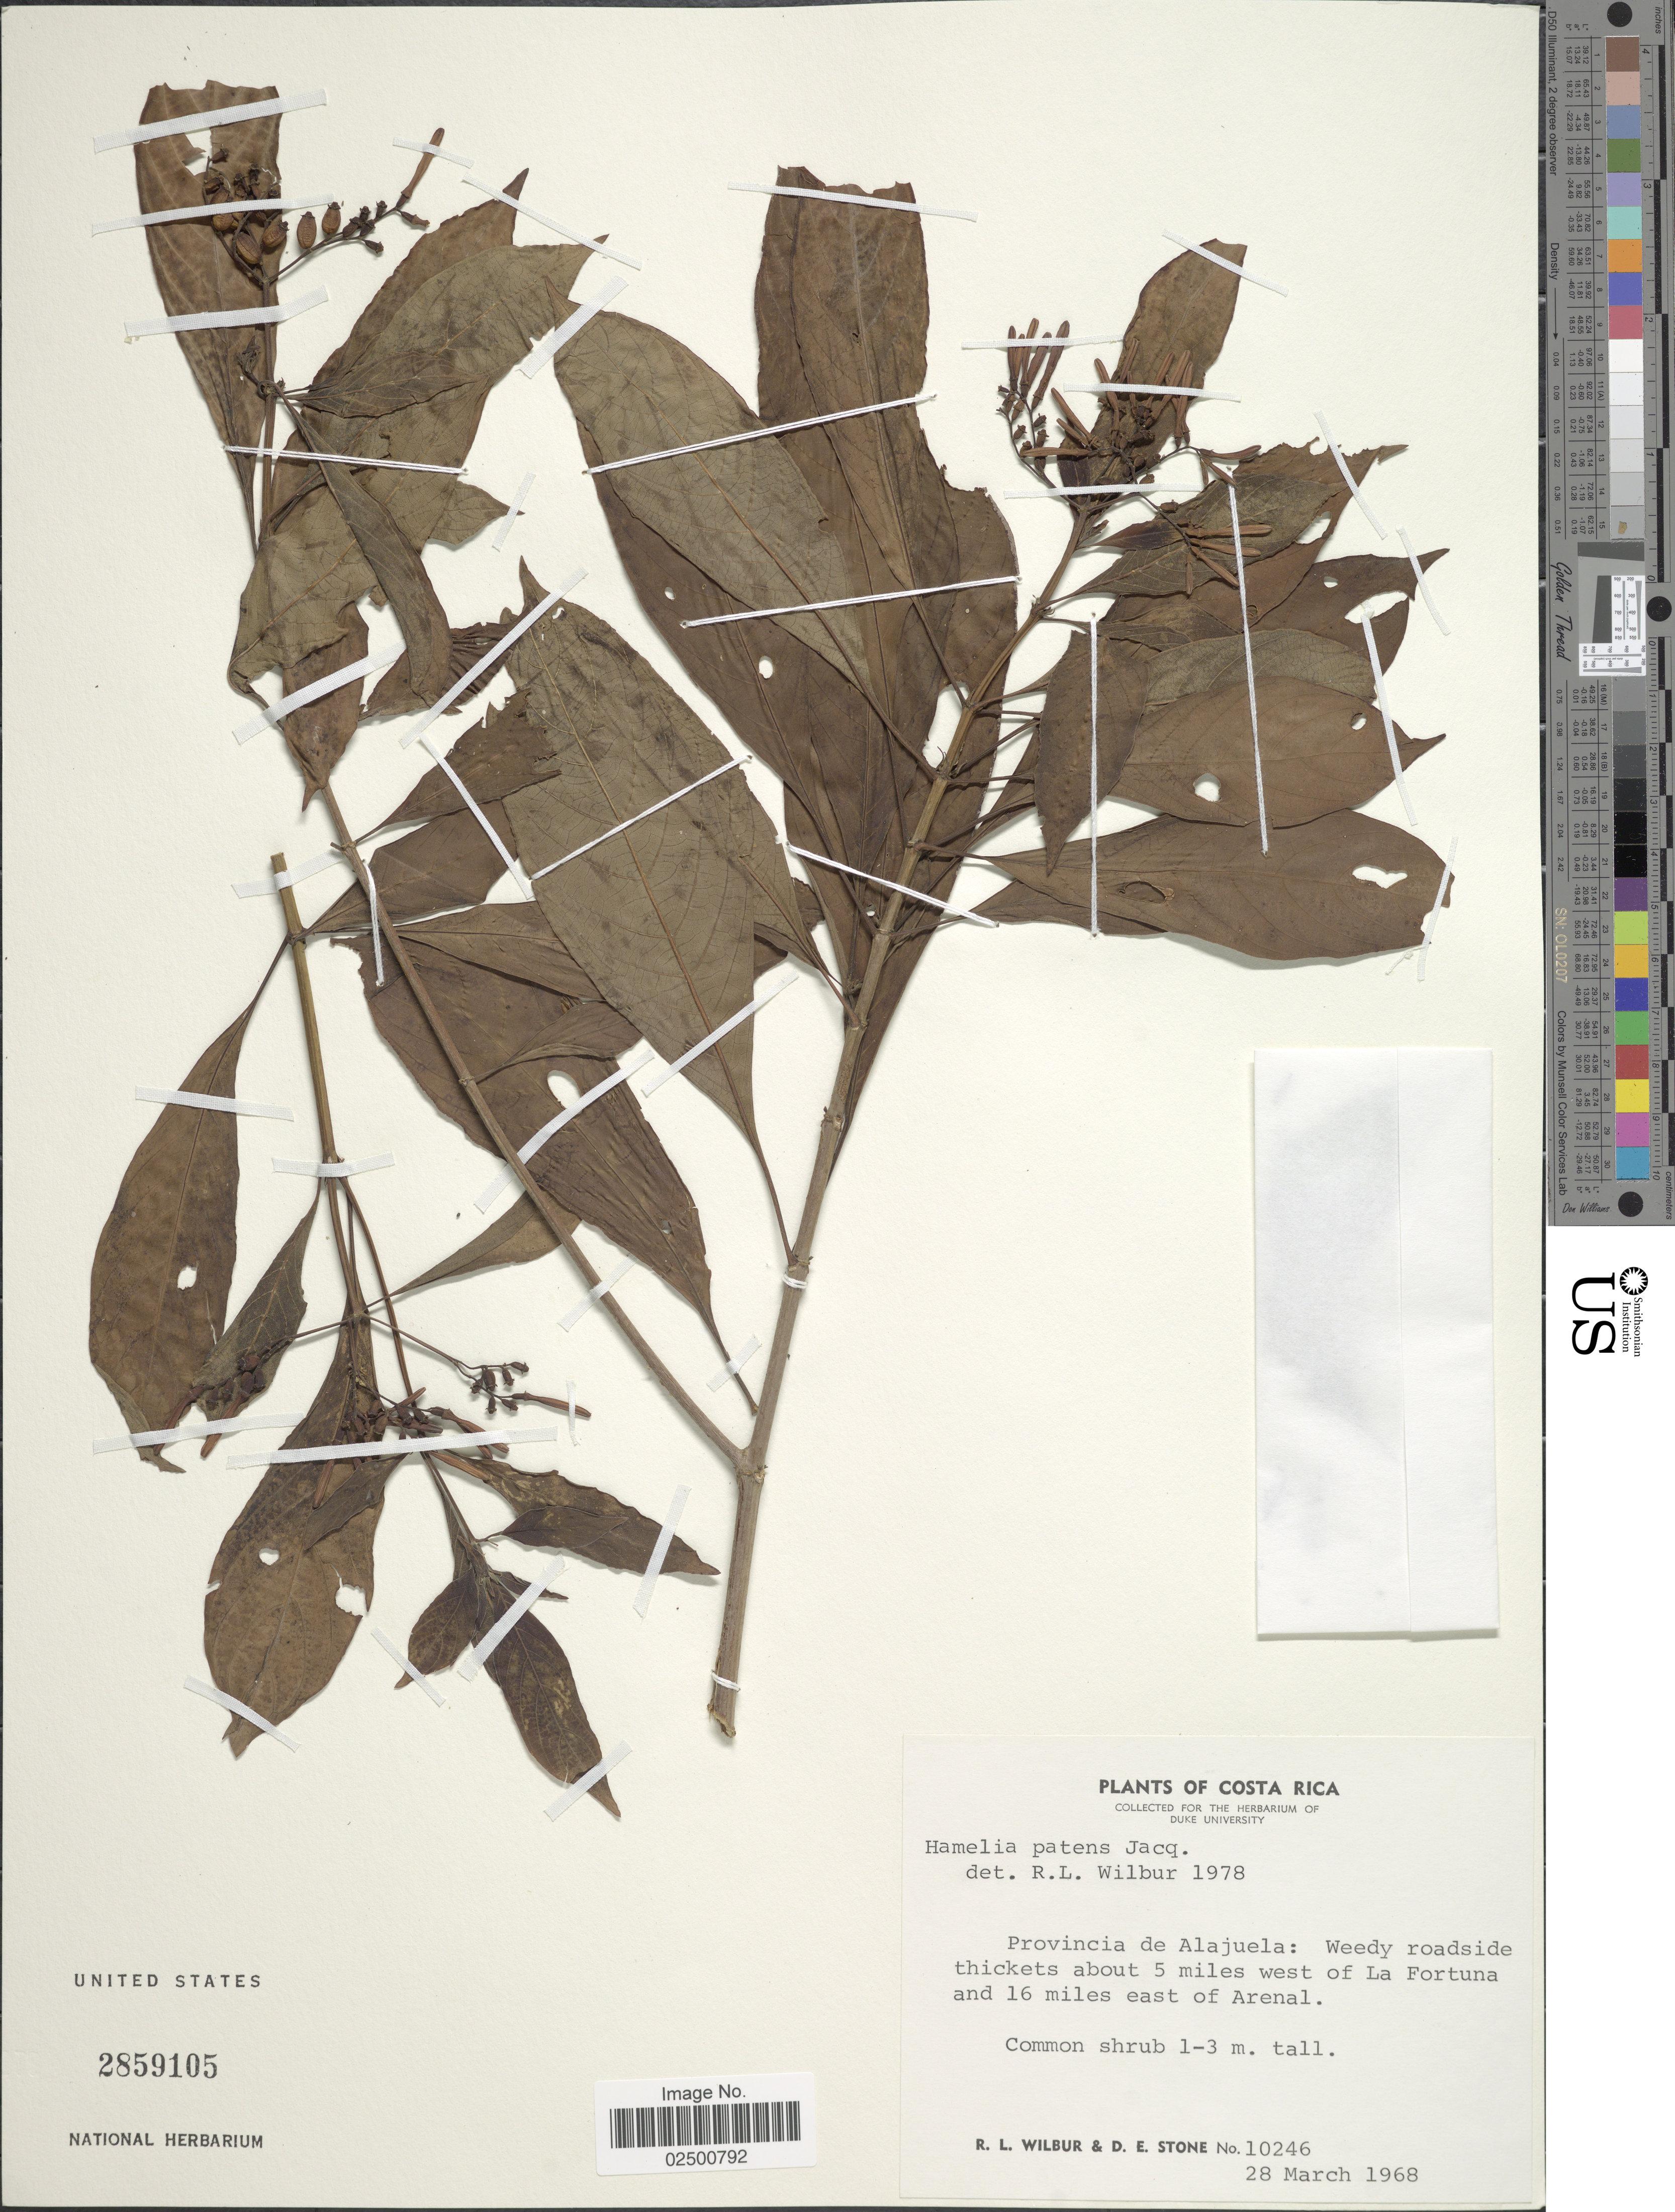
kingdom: Plantae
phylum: Tracheophyta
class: Magnoliopsida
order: Gentianales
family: Rubiaceae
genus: Hamelia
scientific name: Hamelia patens var. patens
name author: Jacq.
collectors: R. L. Wilbur & D. E. Stone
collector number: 10246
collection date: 1968-03-28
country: Costa Rica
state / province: Alajuela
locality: Provincia de Alajuela: Weedy roadside thickets about 5 miles west of La Fortuna and 16 miles east of Arenal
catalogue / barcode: US 2859105